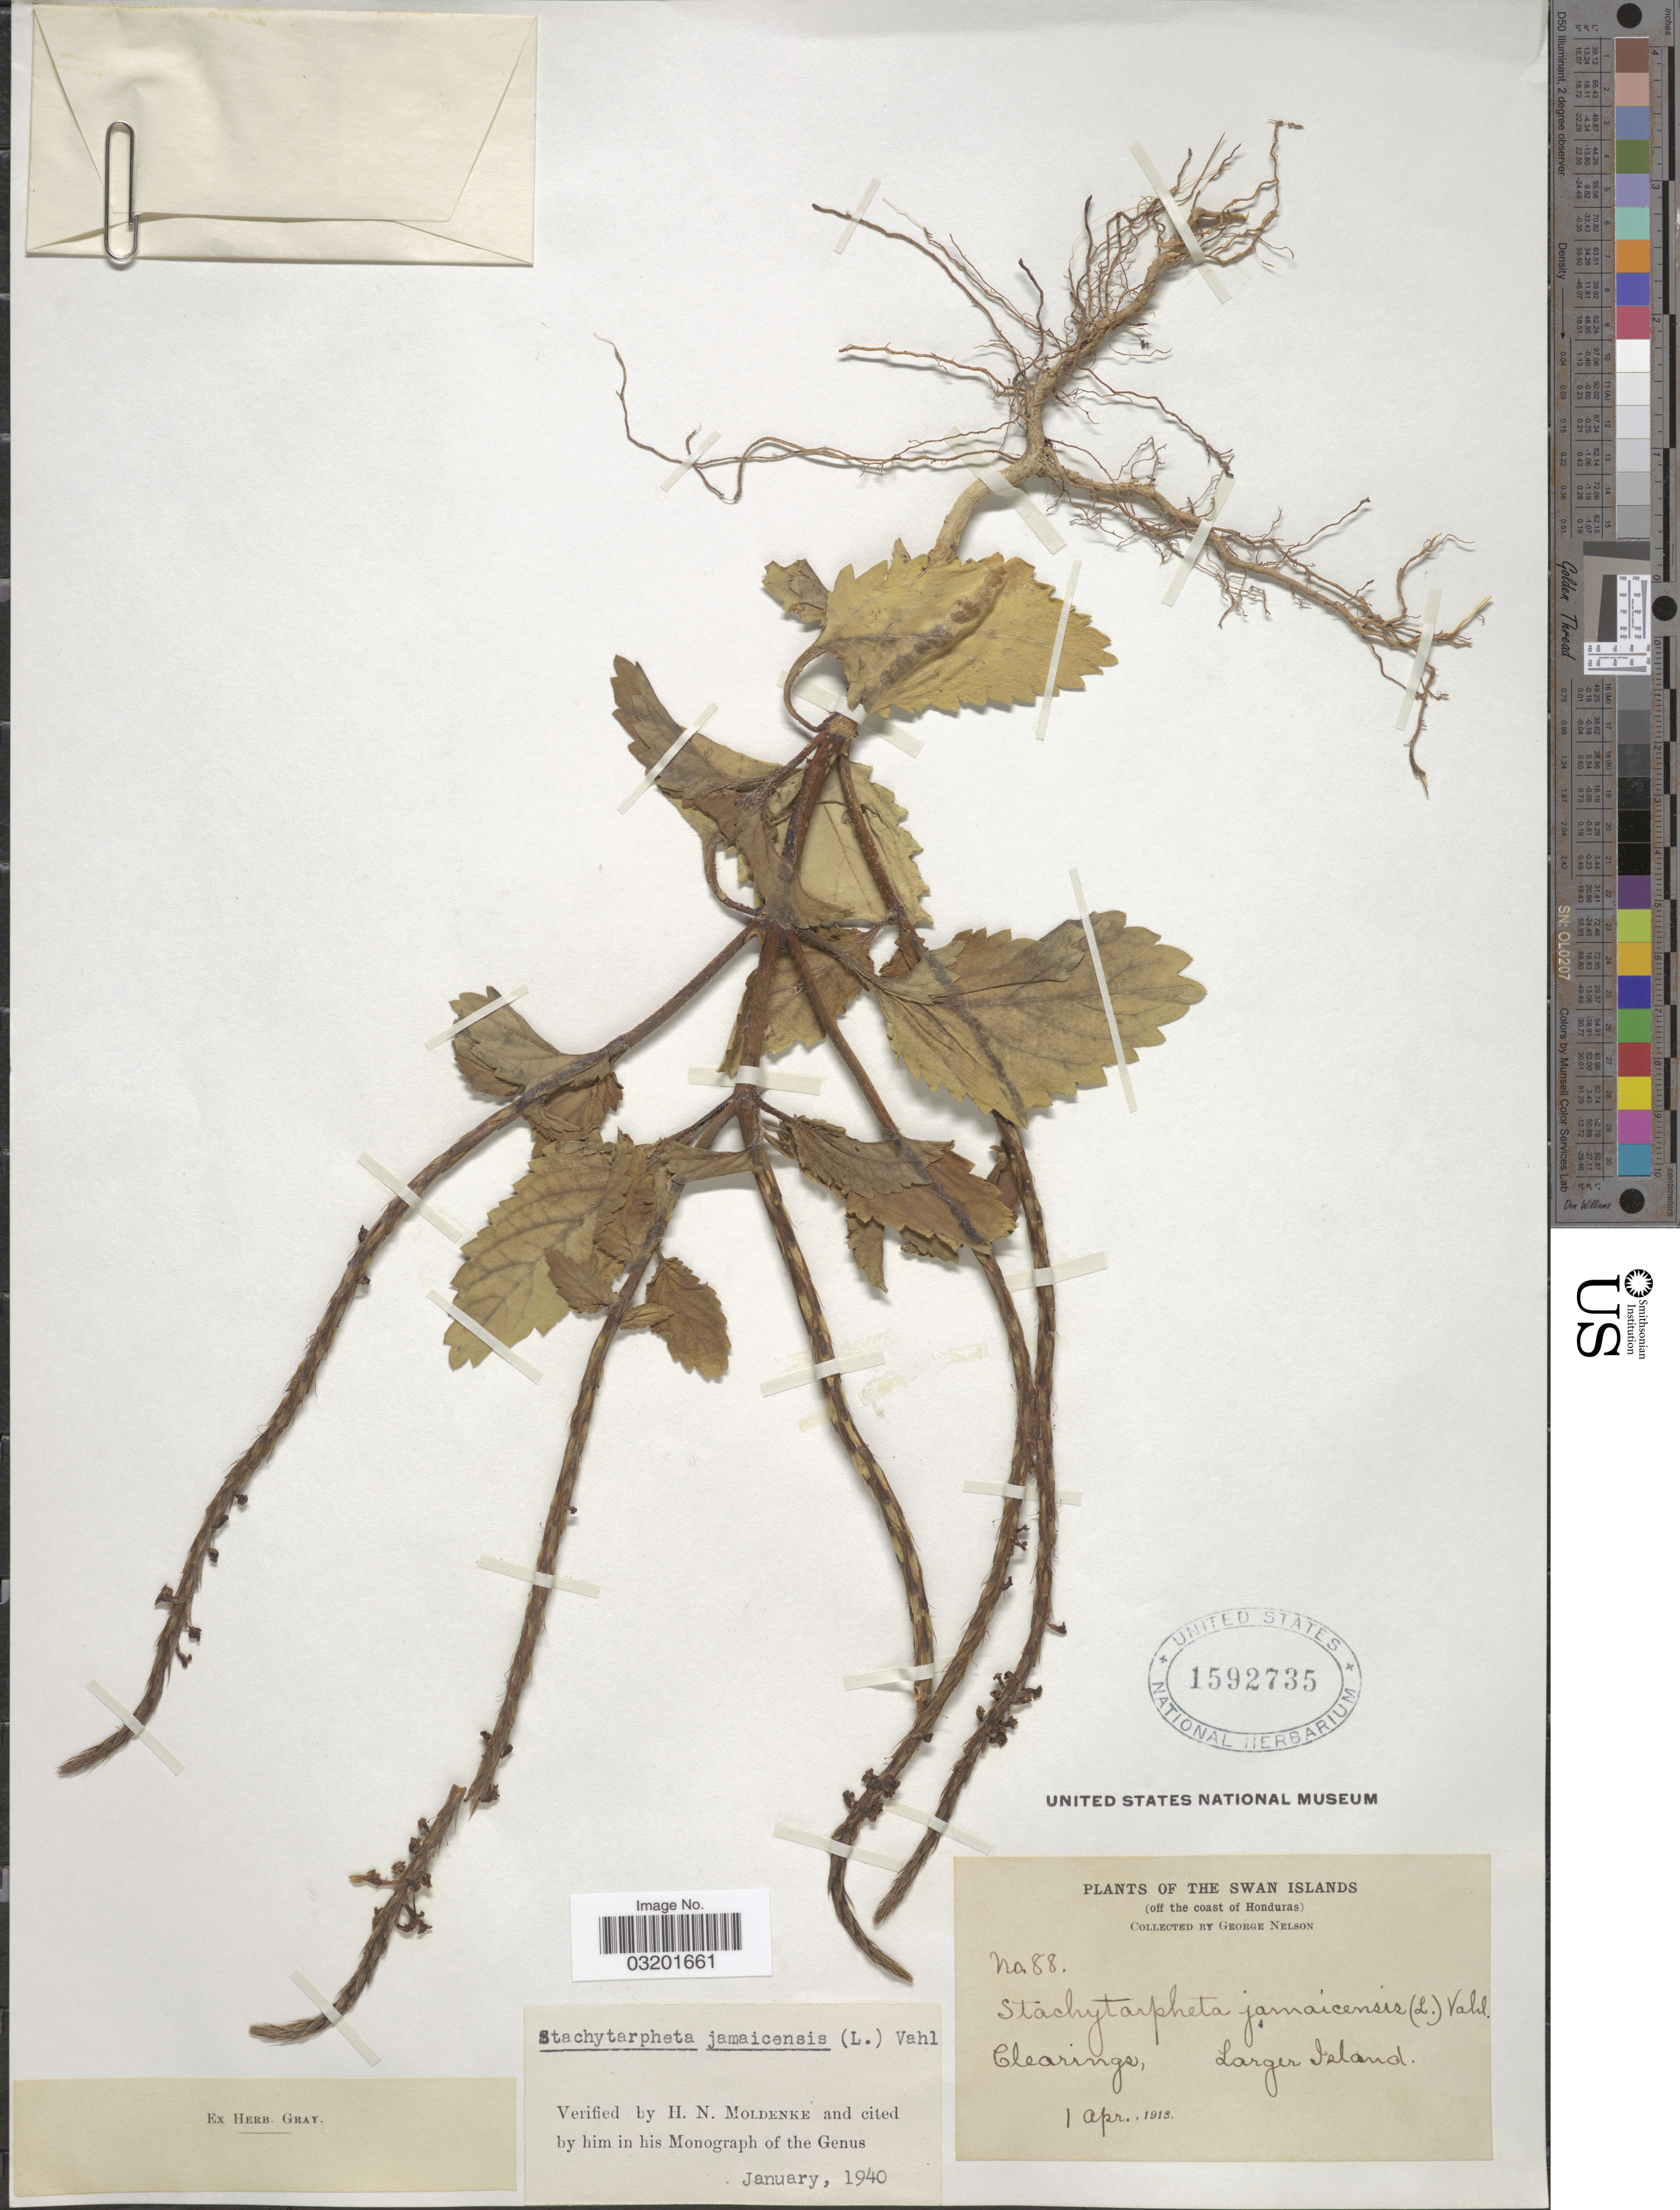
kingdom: Plantae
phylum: Tracheophyta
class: Magnoliopsida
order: Lamiales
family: Verbenaceae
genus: Stachytarpheta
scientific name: Stachytarpheta jamaicensis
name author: (L.) Vahl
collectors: G. Nelson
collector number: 88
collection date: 1913-04-01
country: Honduras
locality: The Swan Islands. (off the coast of Honduras). Larger Island.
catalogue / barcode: US 1592735